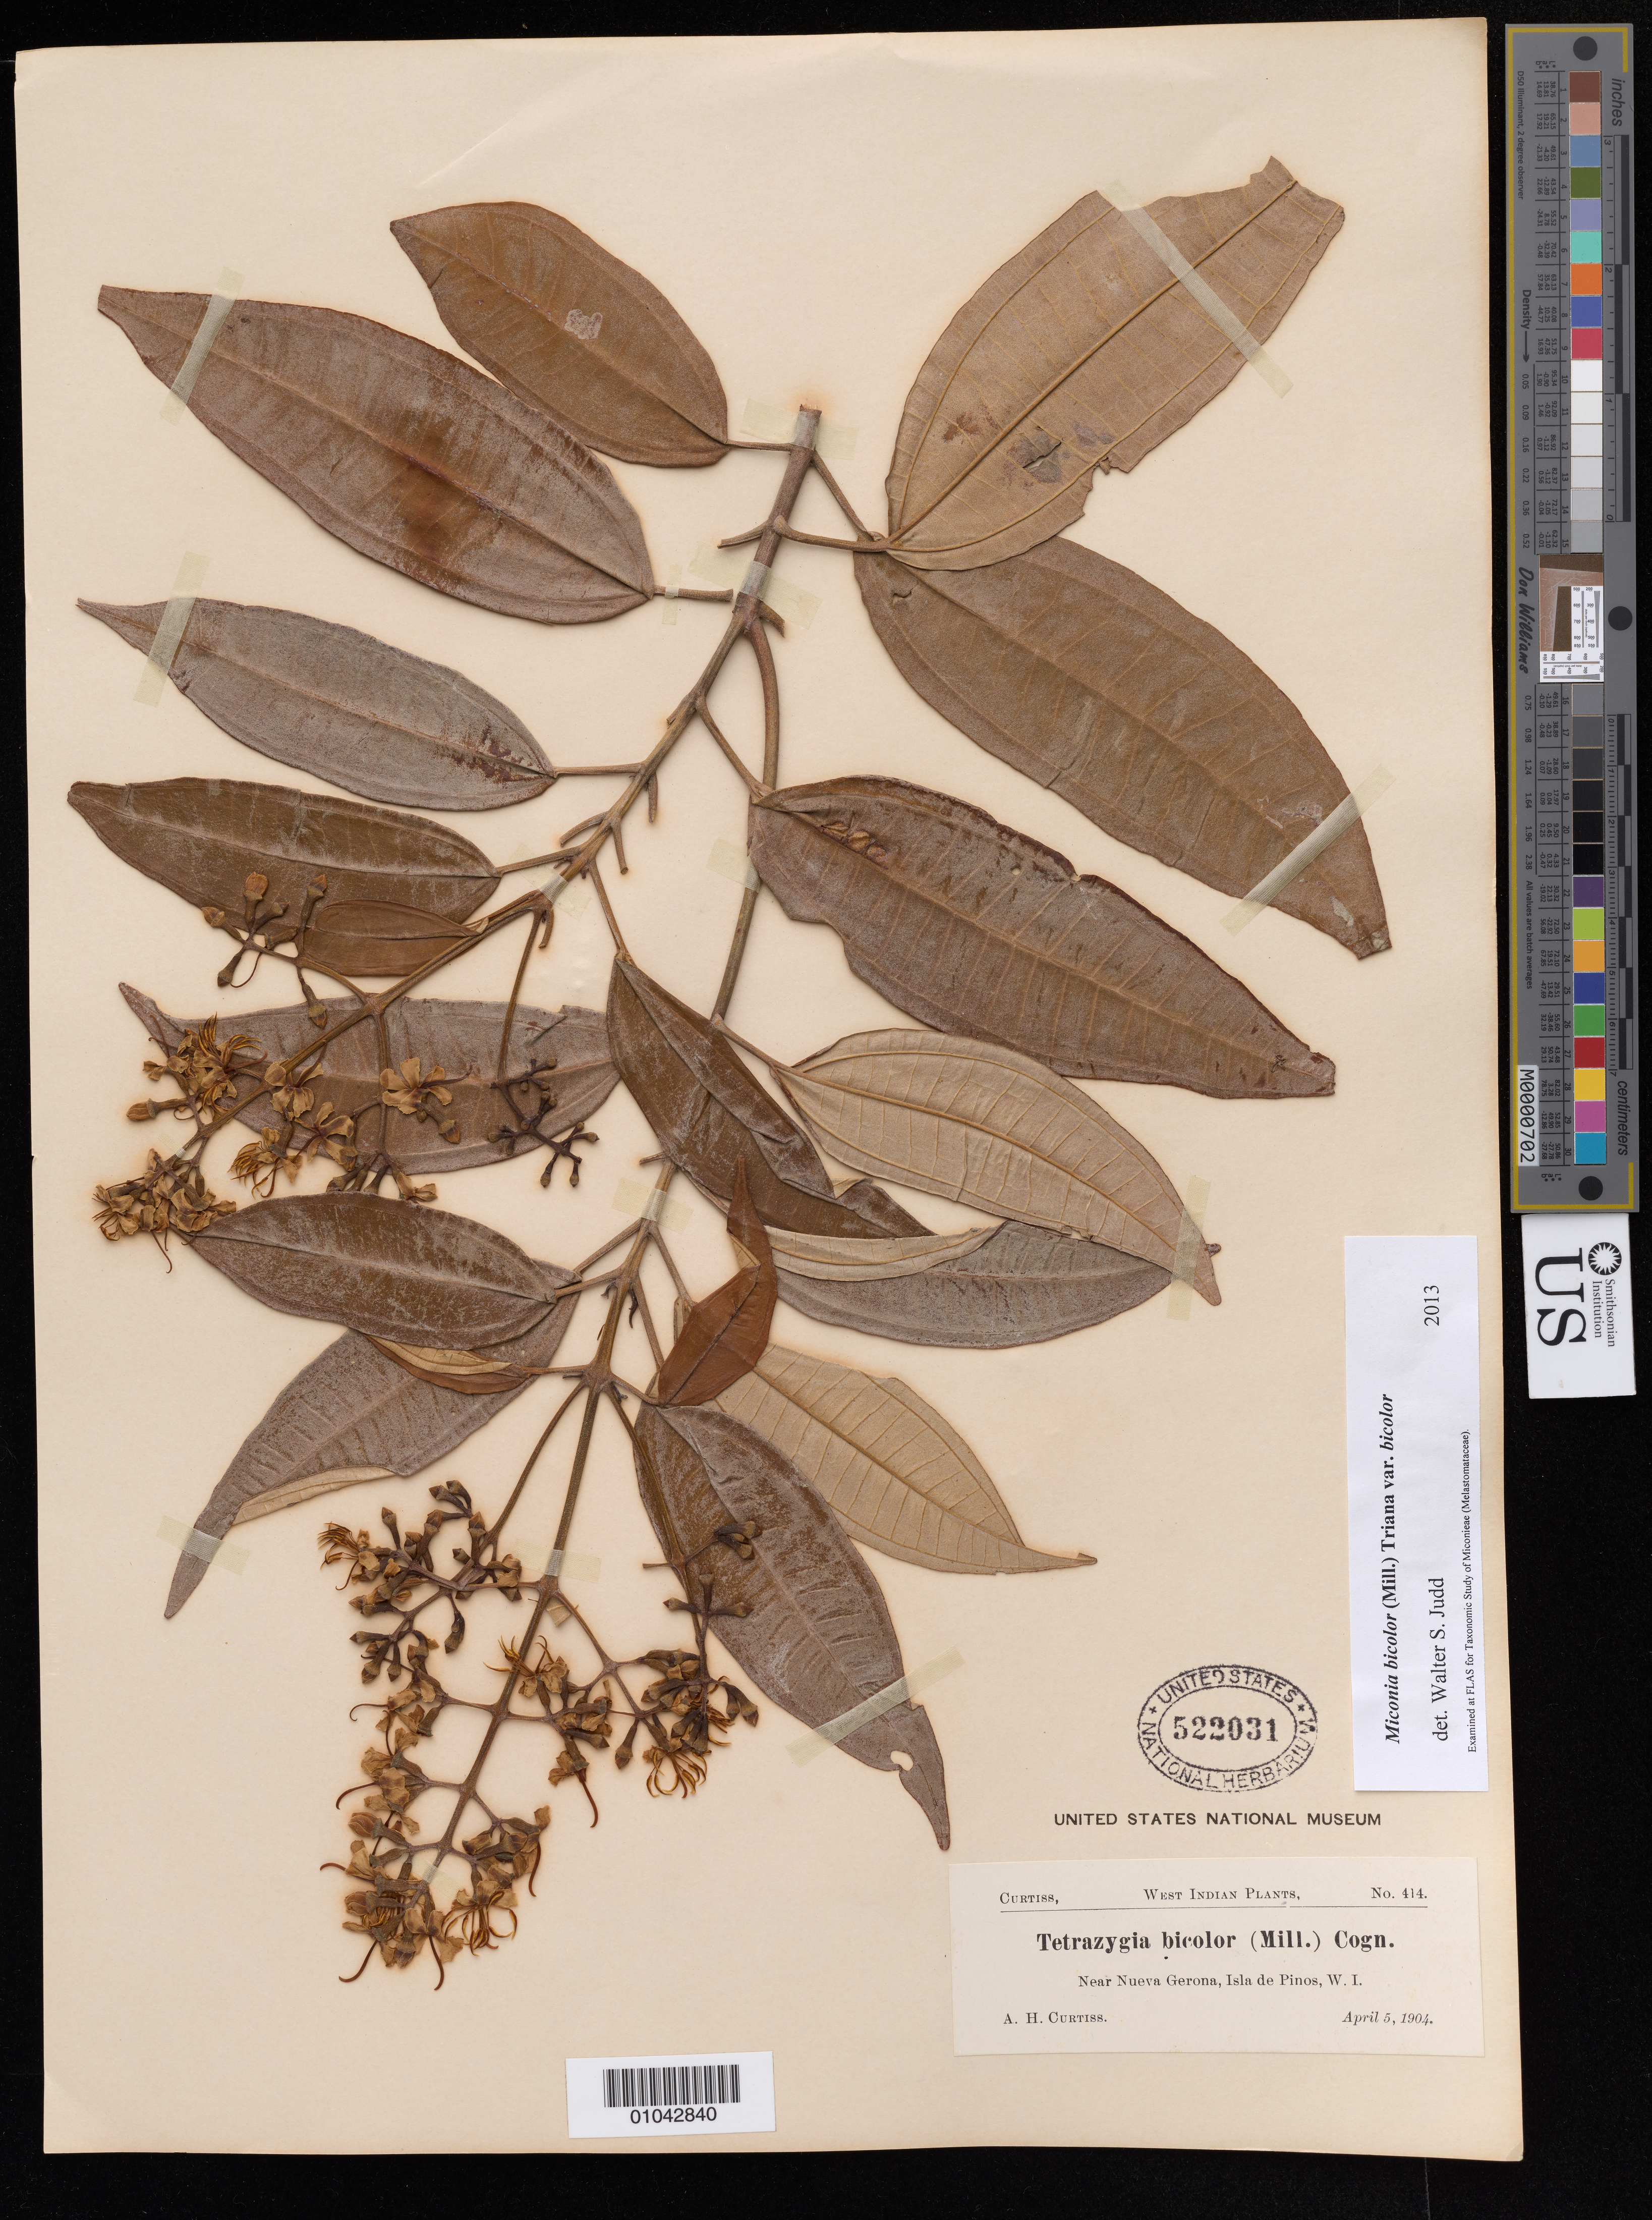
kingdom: Plantae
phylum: Tracheophyta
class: Magnoliopsida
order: Myrtales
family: Melastomataceae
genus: Miconia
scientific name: Miconia bicolor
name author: (Mill.) Triana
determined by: Judd, Walter S.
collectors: A. H. Curtiss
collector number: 414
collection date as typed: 05 Apr 1904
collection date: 1904-04-05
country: Cuba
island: Isla de la Juventud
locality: Isle of Pines, Near Nueva Gerona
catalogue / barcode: US 522031